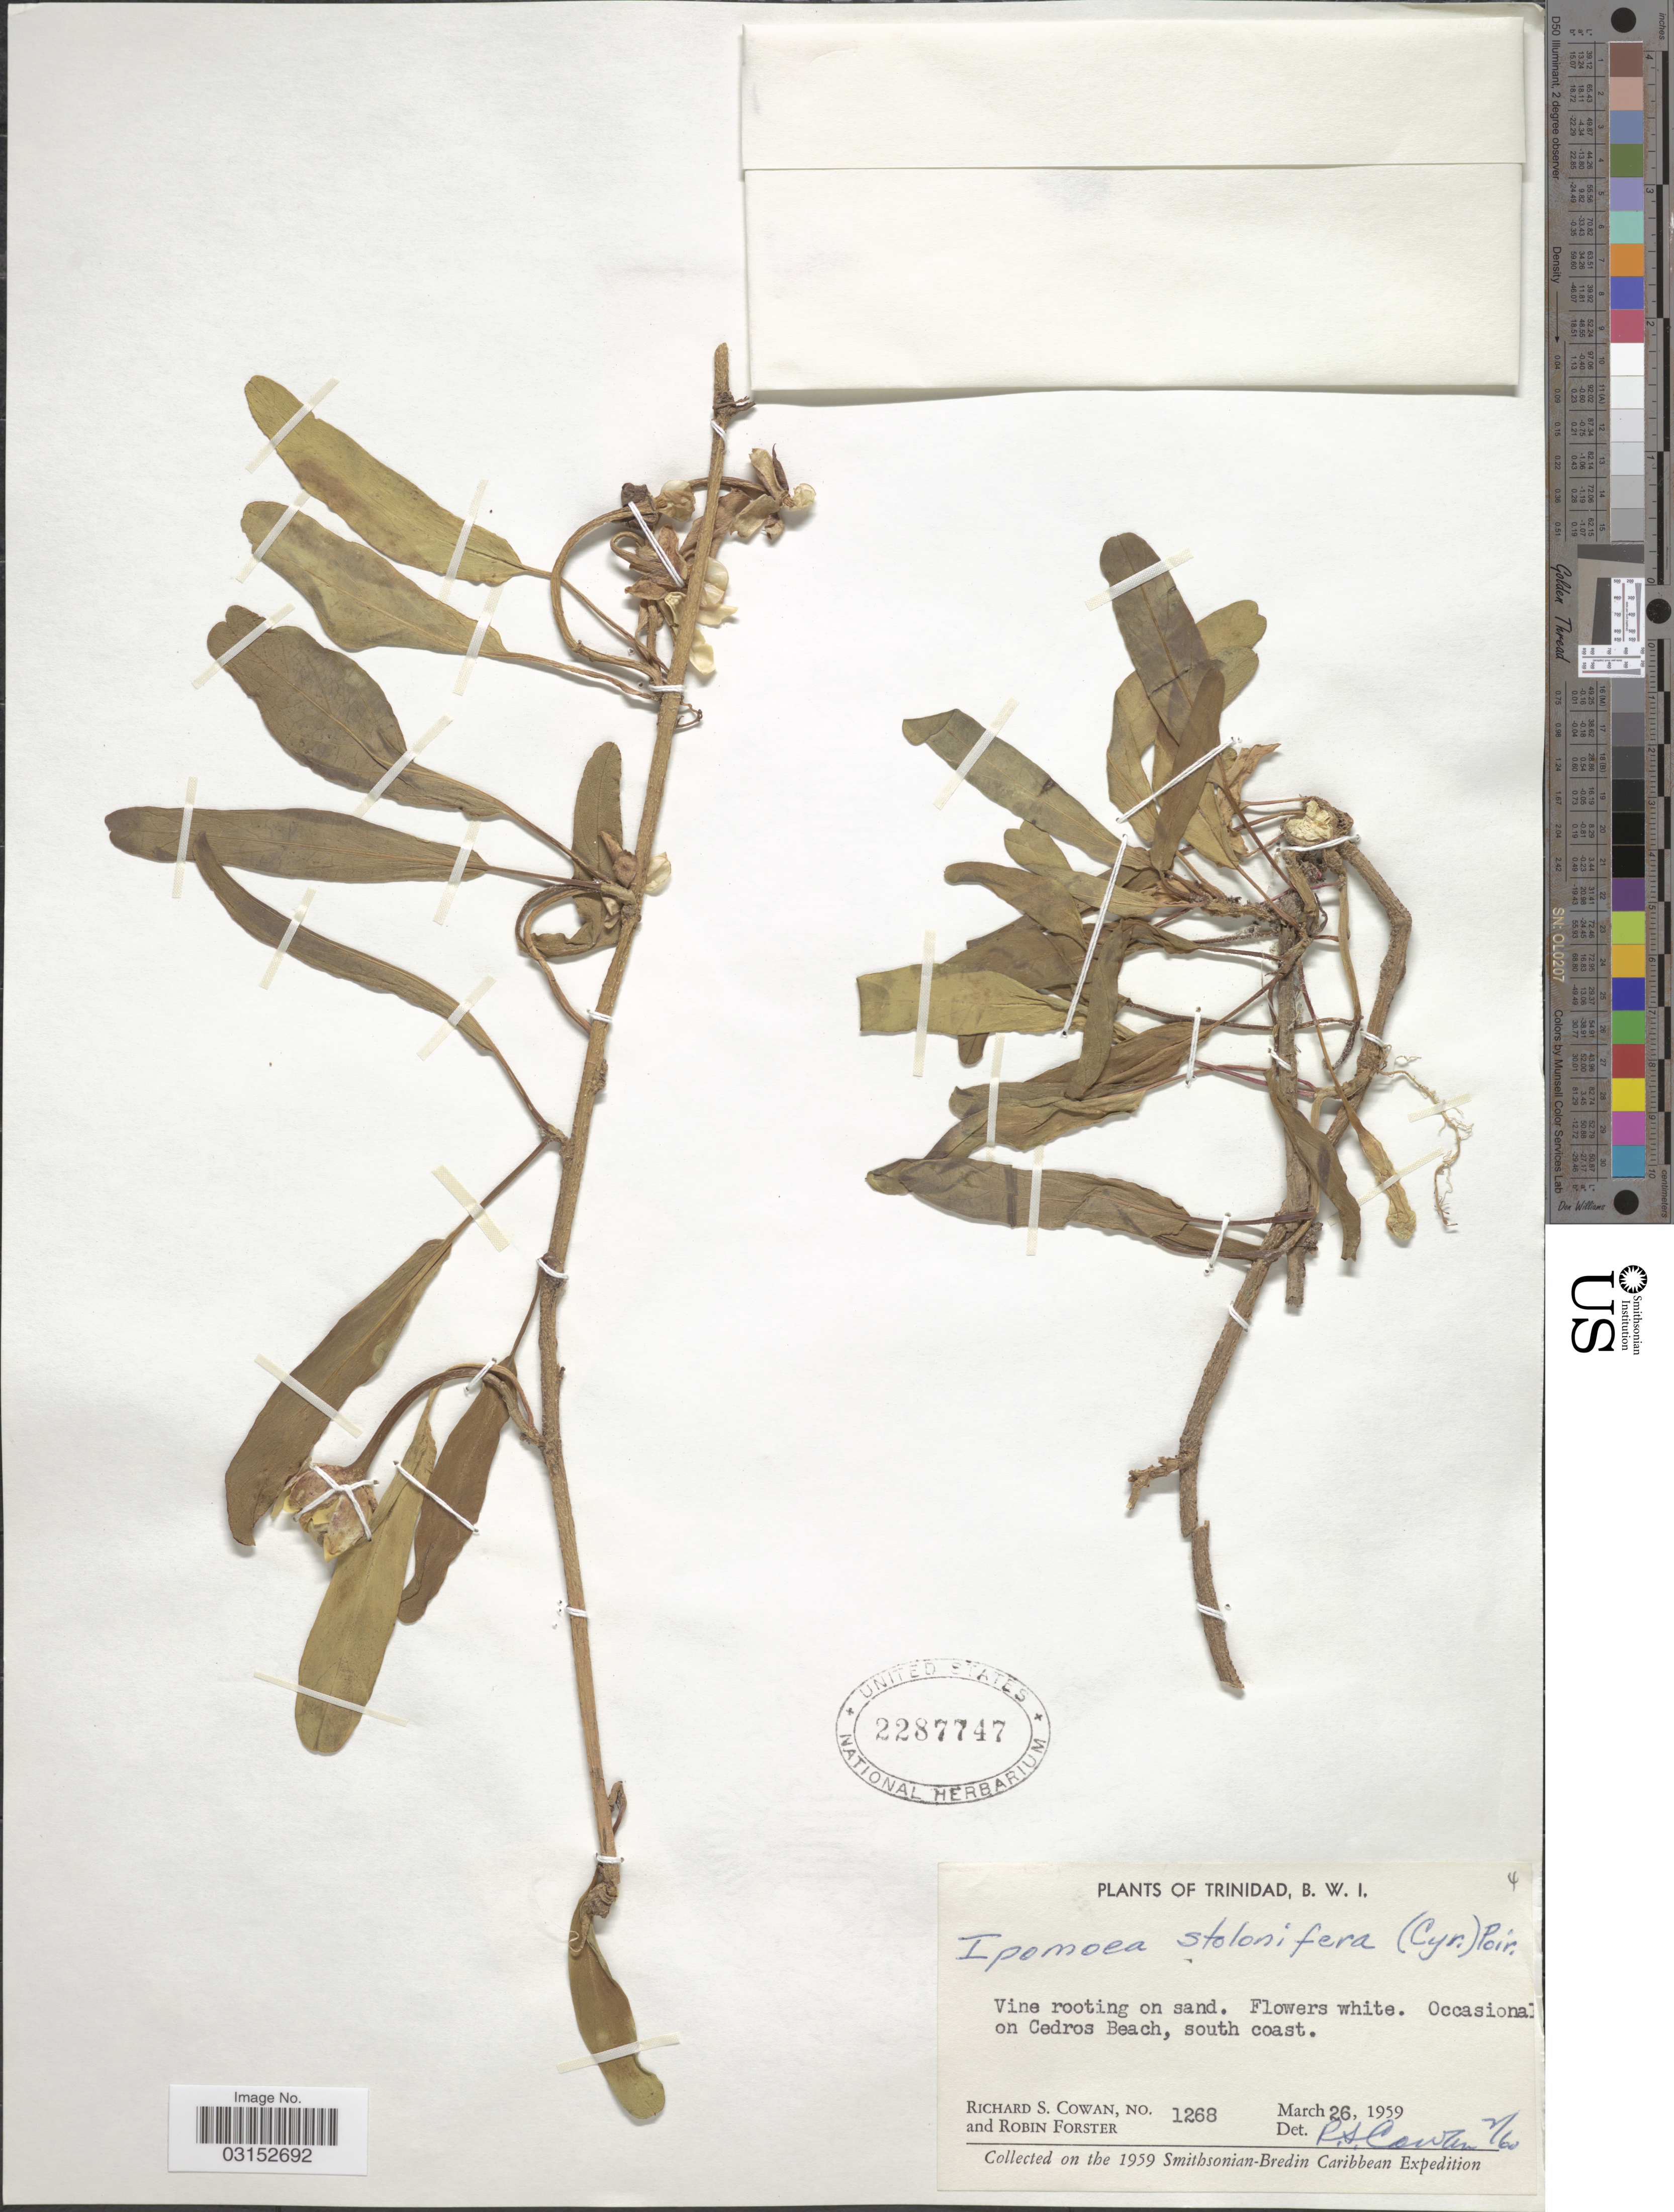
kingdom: Plantae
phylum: Tracheophyta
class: Magnoliopsida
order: Solanales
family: Convolvulaceae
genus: Ipomoea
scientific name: Ipomoea imperati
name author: (Vahl) Griseb.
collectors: R. S. Cowan & R. Forster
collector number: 1268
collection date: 1959-03-26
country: Trinidad and Tobago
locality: Trinidad, B.W.I. Occasional on Cedros Beach, south coast.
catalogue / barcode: US 2287747